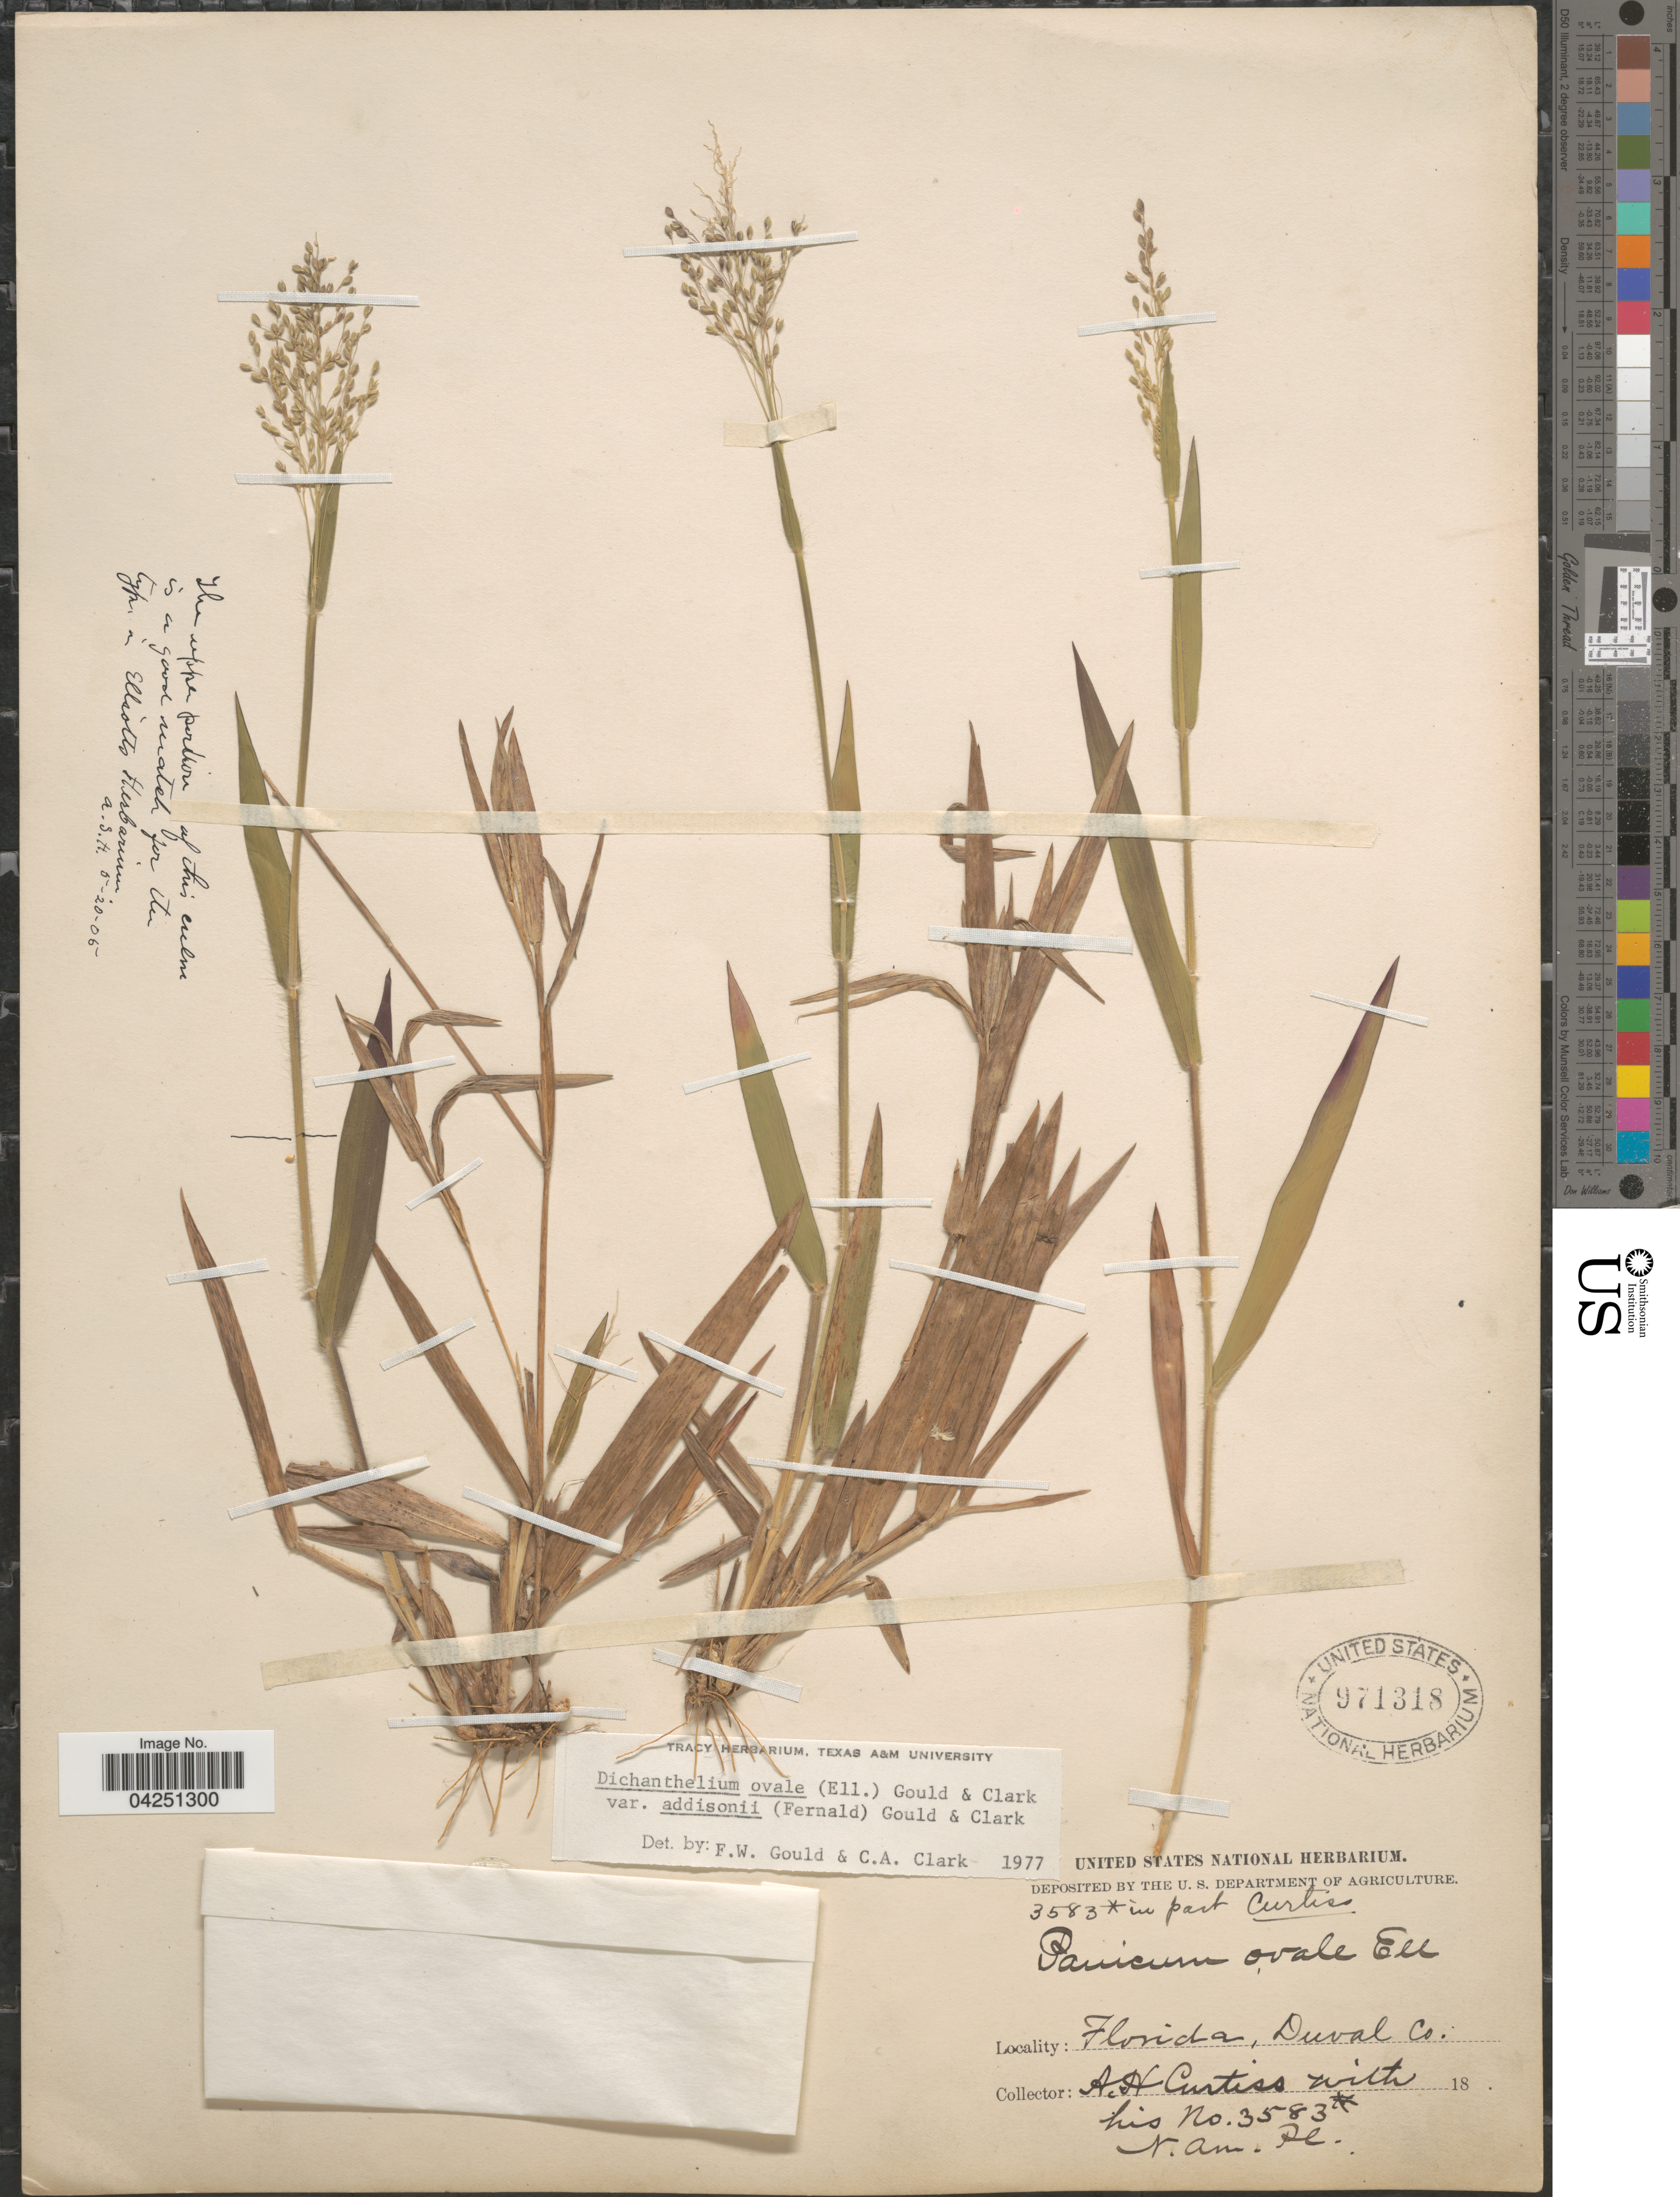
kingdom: Plantae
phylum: Tracheophyta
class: Liliopsida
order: Poales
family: Poaceae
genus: Dichanthelium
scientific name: Dichanthelium acuminatum var. acuminatum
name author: (Sw.) Gould & C.A. Clark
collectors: A. H. Curtiss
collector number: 3583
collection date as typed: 18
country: United States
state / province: Florida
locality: Duval Co.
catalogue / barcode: US 971318